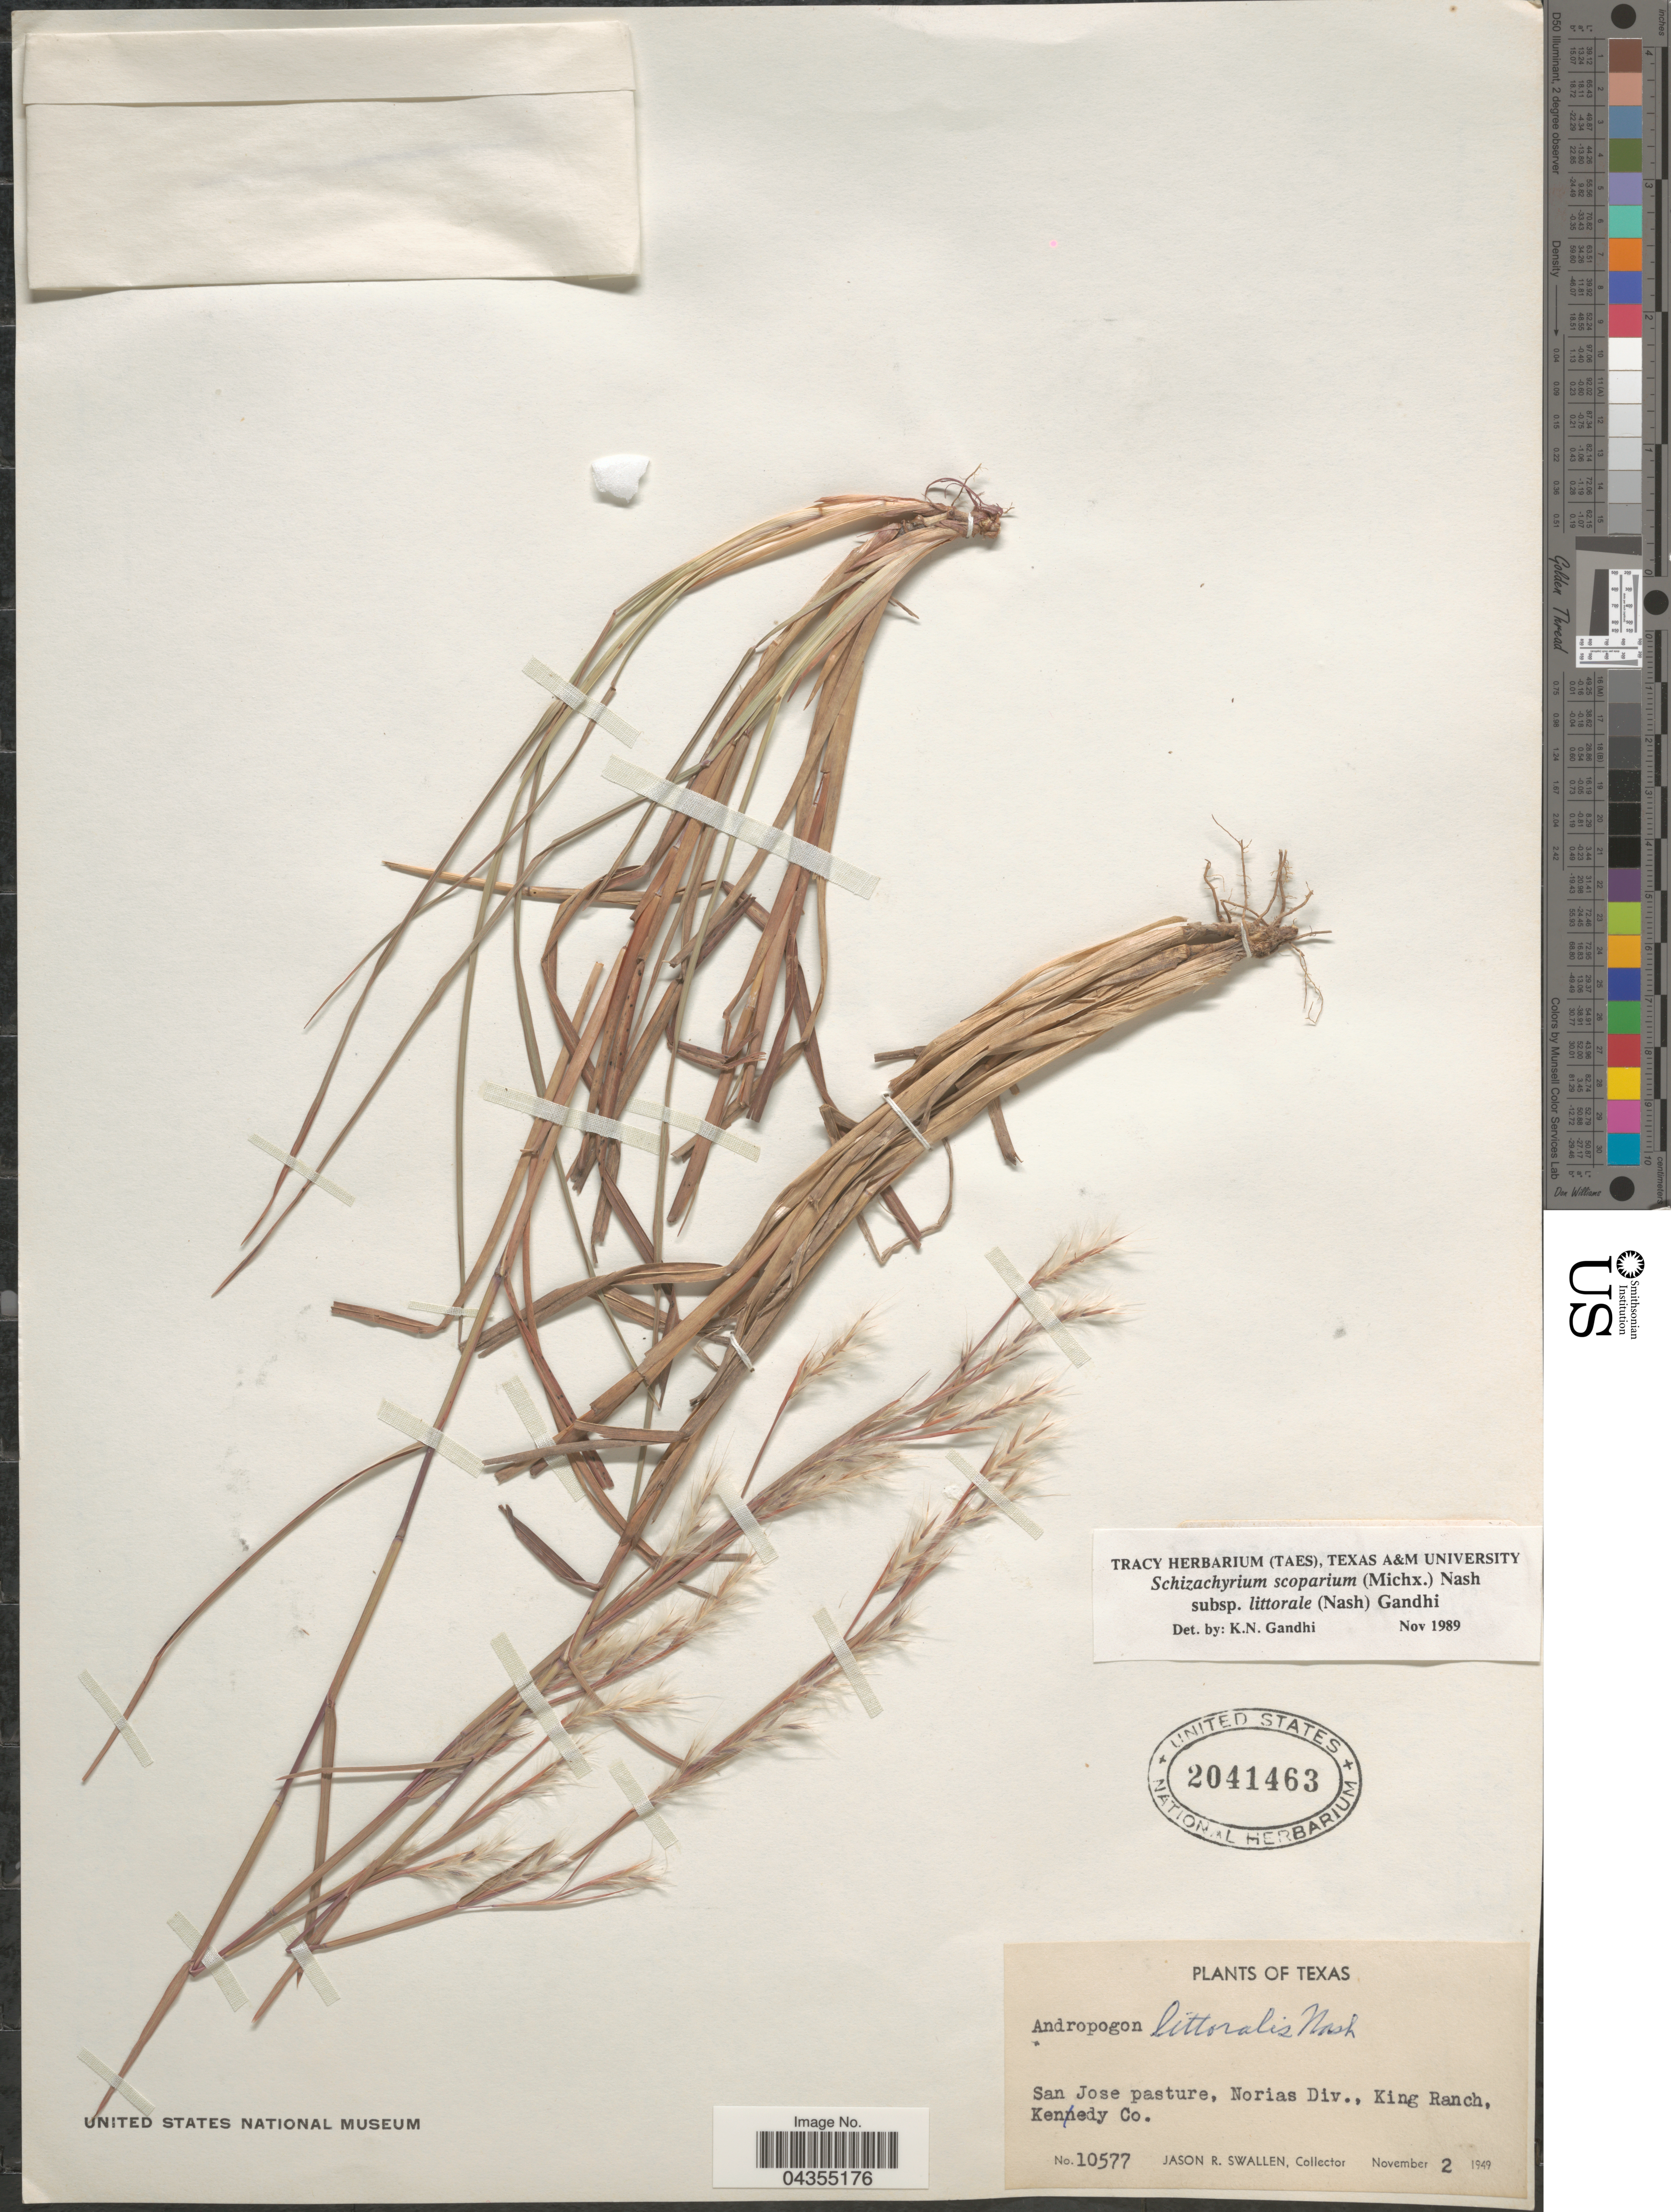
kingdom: Plantae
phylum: Tracheophyta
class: Liliopsida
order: Poales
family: Poaceae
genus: Schizachyrium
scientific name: Schizachyrium scoparium var. littorale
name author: (Nash) Gould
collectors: J. R. Swallen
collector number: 10577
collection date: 1949-11-02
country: United States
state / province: Texas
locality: San Jose pasture, Norias Div., King Ranch, Kenedy Co.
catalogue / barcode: US 2041463